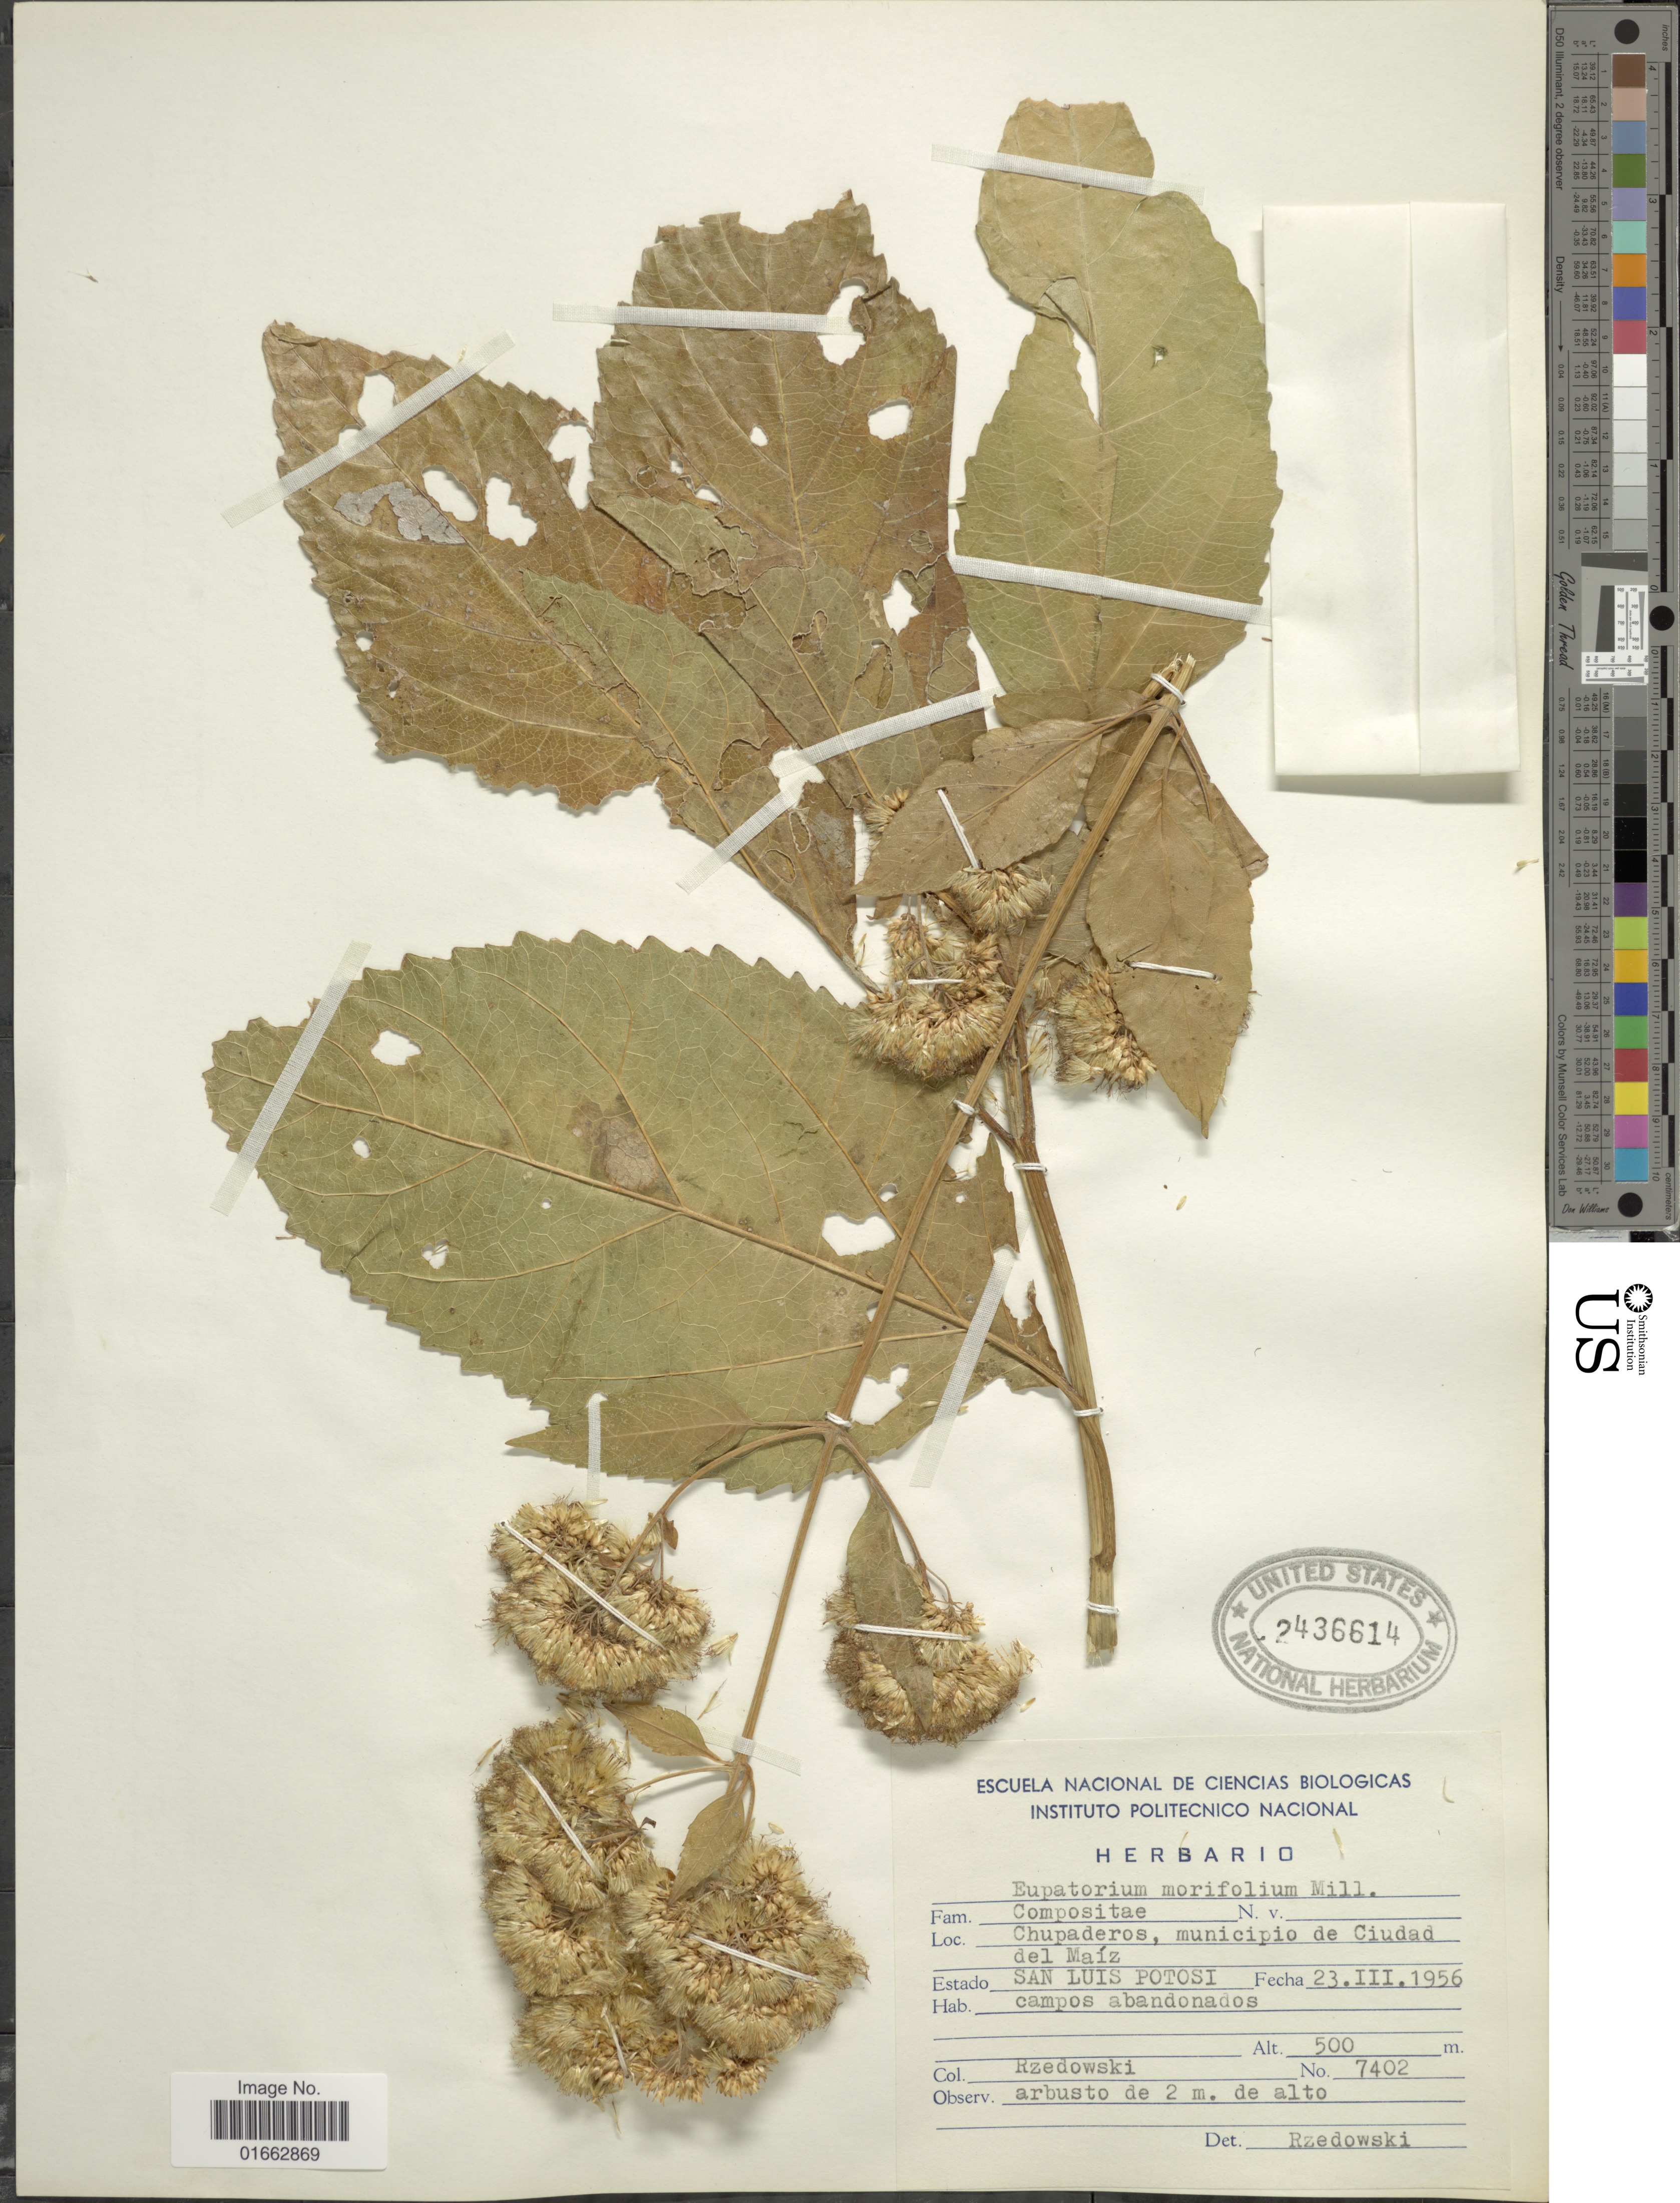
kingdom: Plantae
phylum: Tracheophyta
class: Magnoliopsida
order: Asterales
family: Asteraceae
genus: Critonia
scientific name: Critonia morifolia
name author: (Mill.) R.M. King & H. Rob.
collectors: Rzedowski, --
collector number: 7402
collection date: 1956-03-23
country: Mexico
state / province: San Luis Potosí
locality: Chupaderos, municipio de Ciudad del Maíz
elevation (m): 500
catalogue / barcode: US 2436614